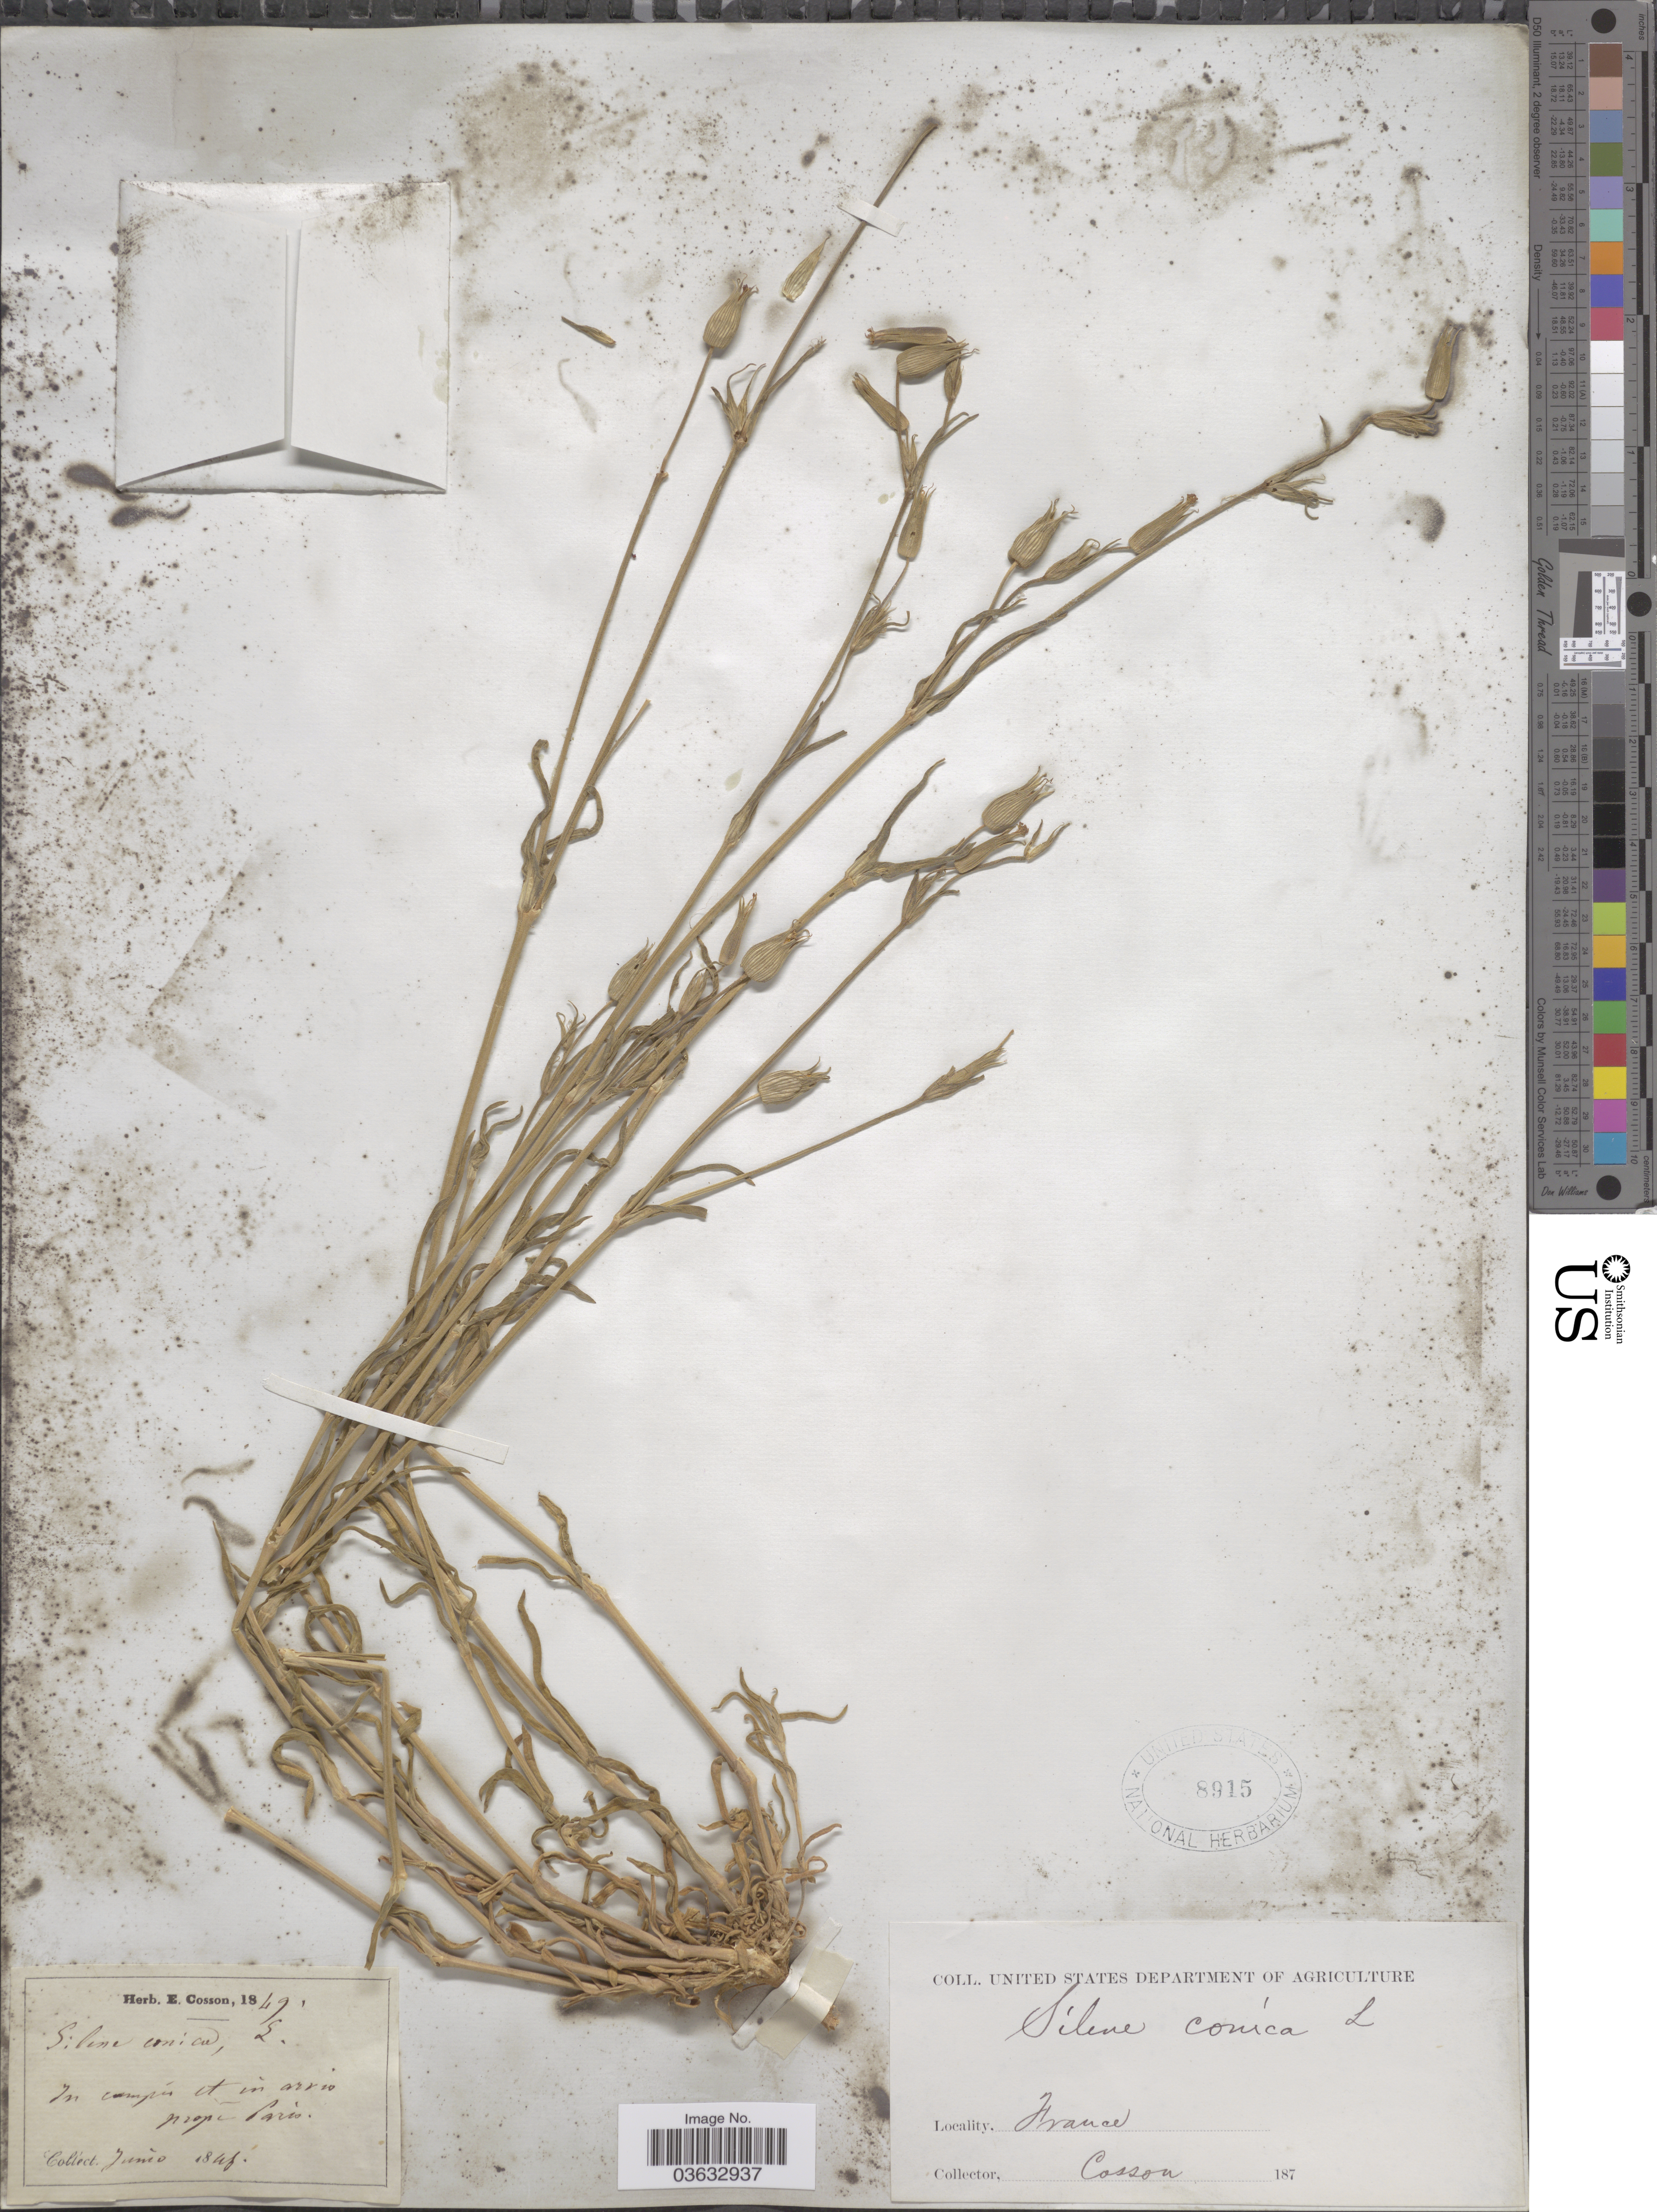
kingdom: Plantae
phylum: Tracheophyta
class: Magnoliopsida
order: Caryophyllales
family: Caryophyllaceae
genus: Silene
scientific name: Silene conica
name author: L.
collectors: E. Cosson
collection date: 1849-06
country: France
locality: In campis et in arvio prope Paris.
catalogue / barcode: US 8915